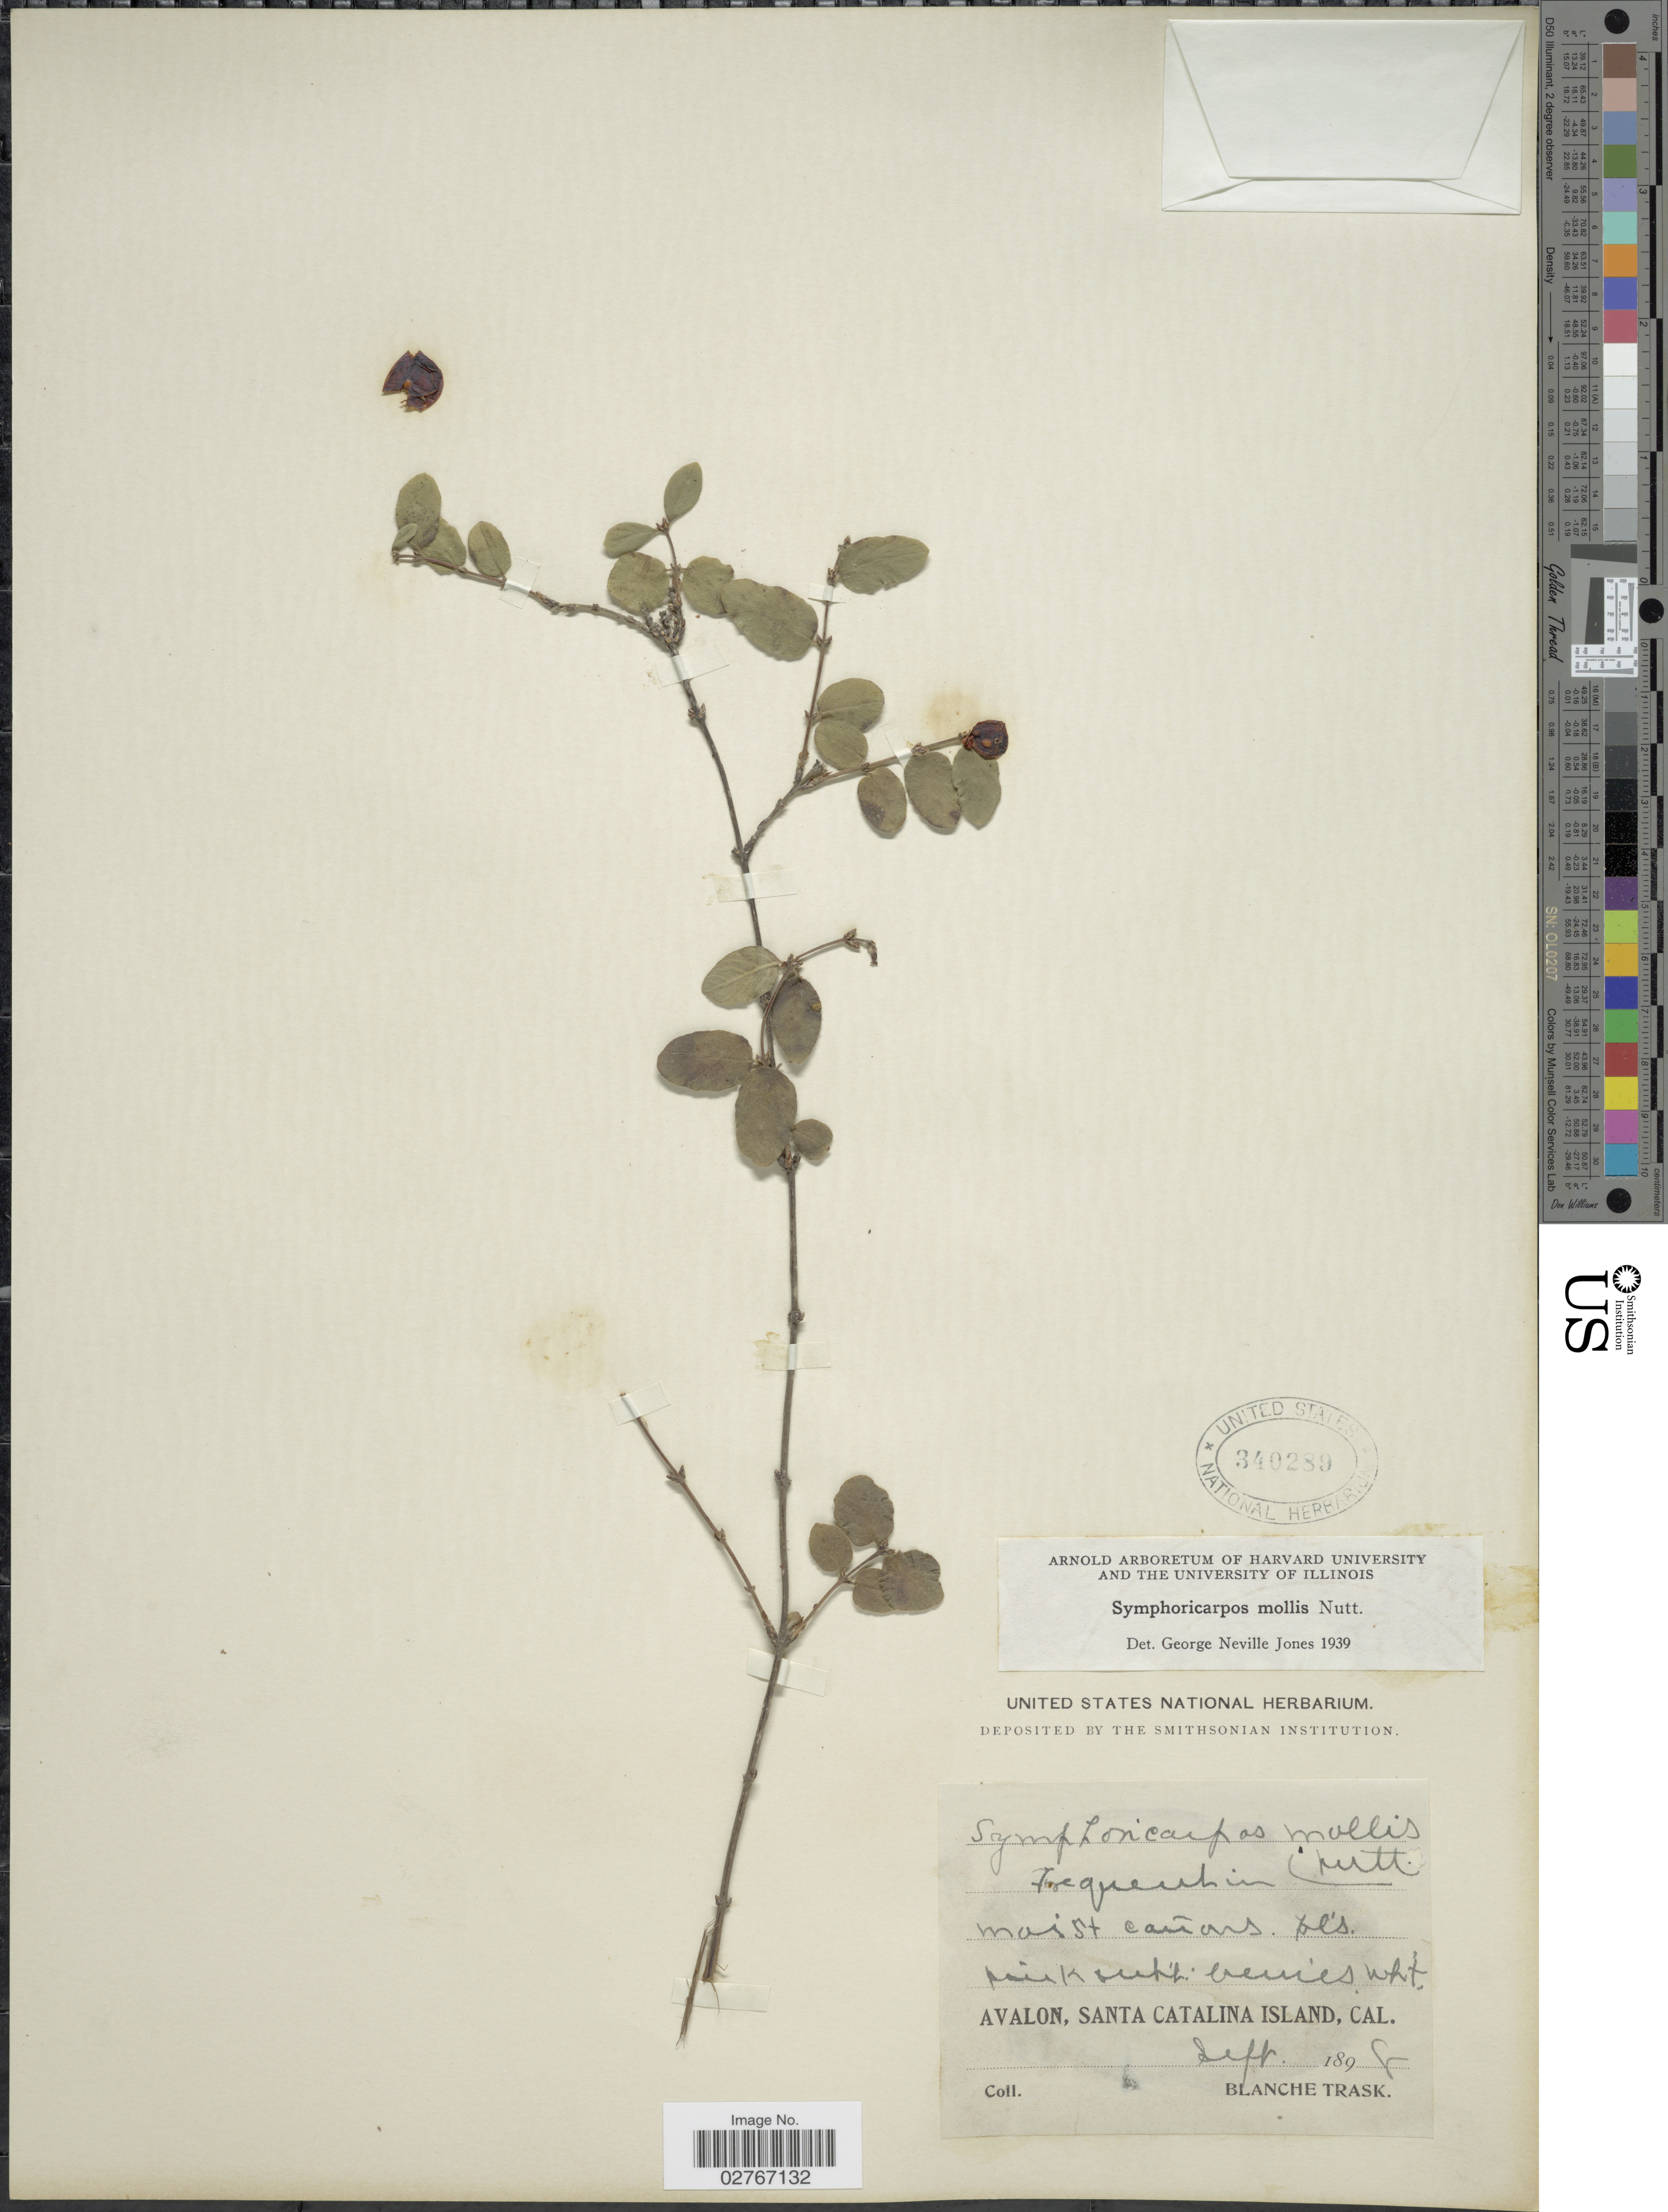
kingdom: Plantae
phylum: Tracheophyta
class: Magnoliopsida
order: Dipsacales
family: Caprifoliaceae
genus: Symphoricarpos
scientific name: Symphoricarpos mollis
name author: Nutt.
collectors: B. Trask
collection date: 1898-09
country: United States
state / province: California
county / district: Los Angeles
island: Santa Catalina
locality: Avalon, Santa Catalina Island, Cal.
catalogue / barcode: US 340289